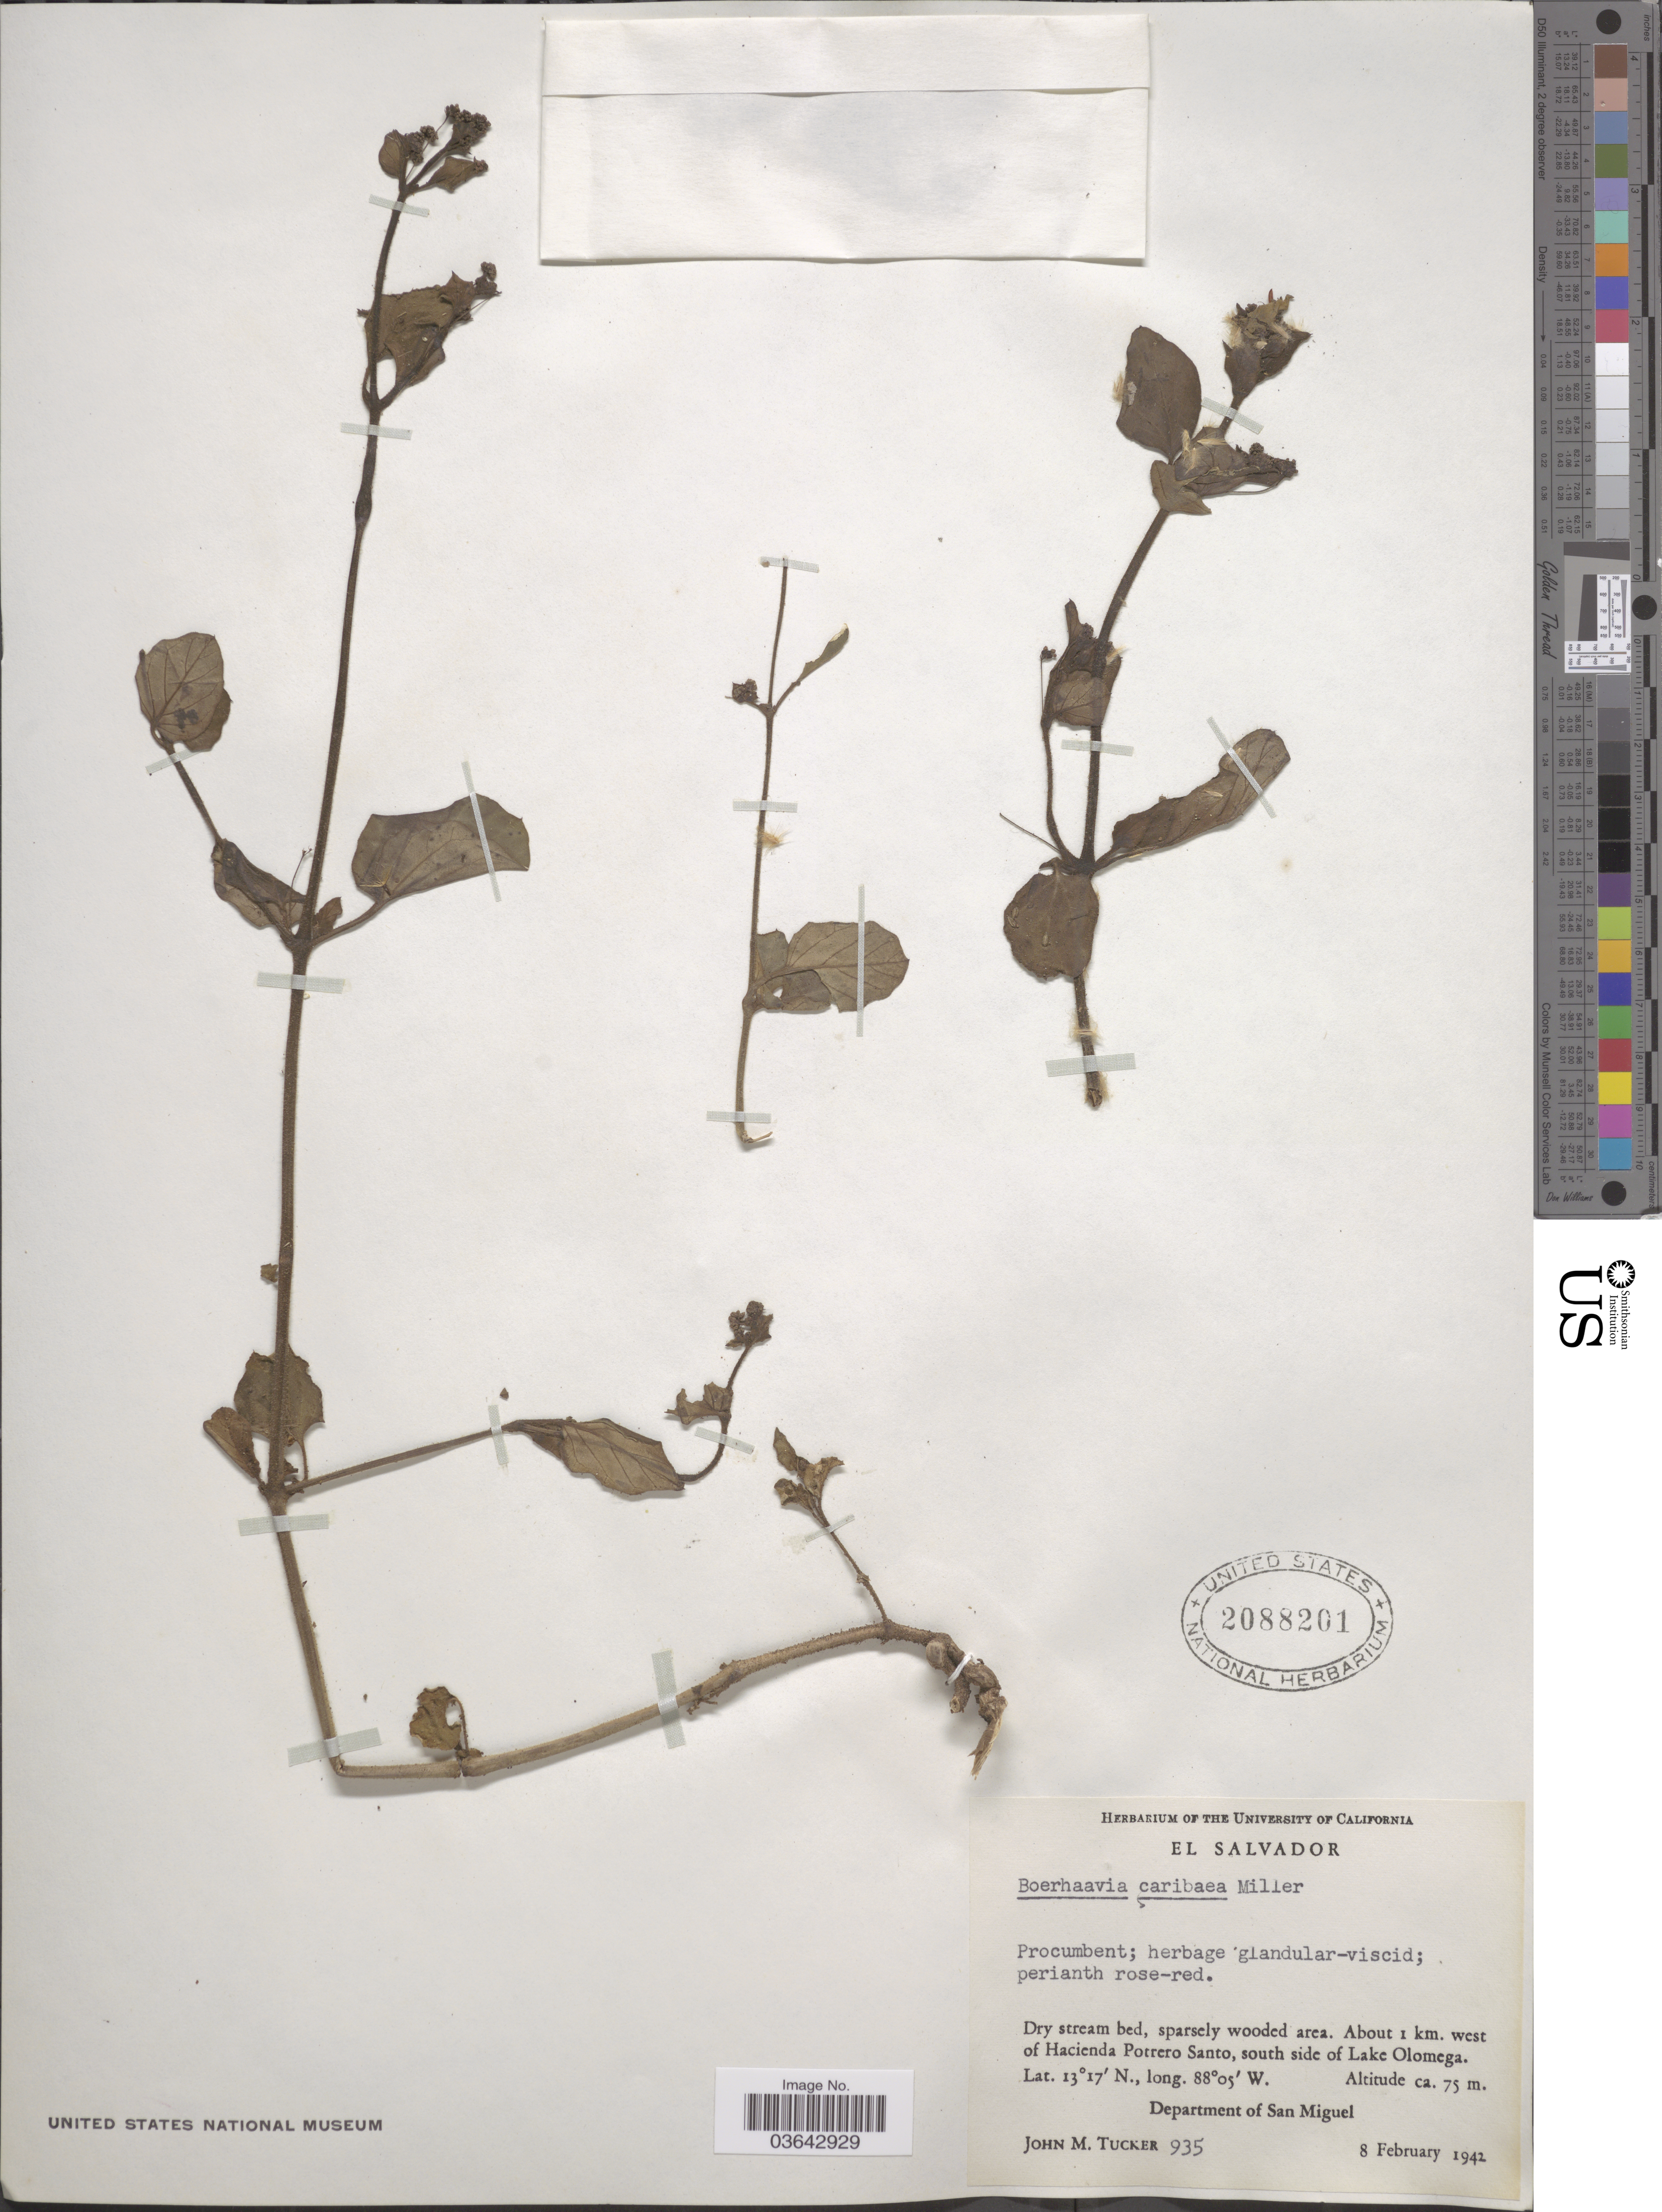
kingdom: Plantae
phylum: Tracheophyta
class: Magnoliopsida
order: Caryophyllales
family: Nyctaginaceae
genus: Boerhavia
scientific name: Boerhavia caribaea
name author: Jacq.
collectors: J. M. Tucker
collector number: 935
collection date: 1942-02-08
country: El Salvador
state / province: San Miguel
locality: About 1 km. west of Hacienda Pottero Santo, south side of Lake Olomega. Department of San Miguel.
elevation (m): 75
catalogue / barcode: US 2088201